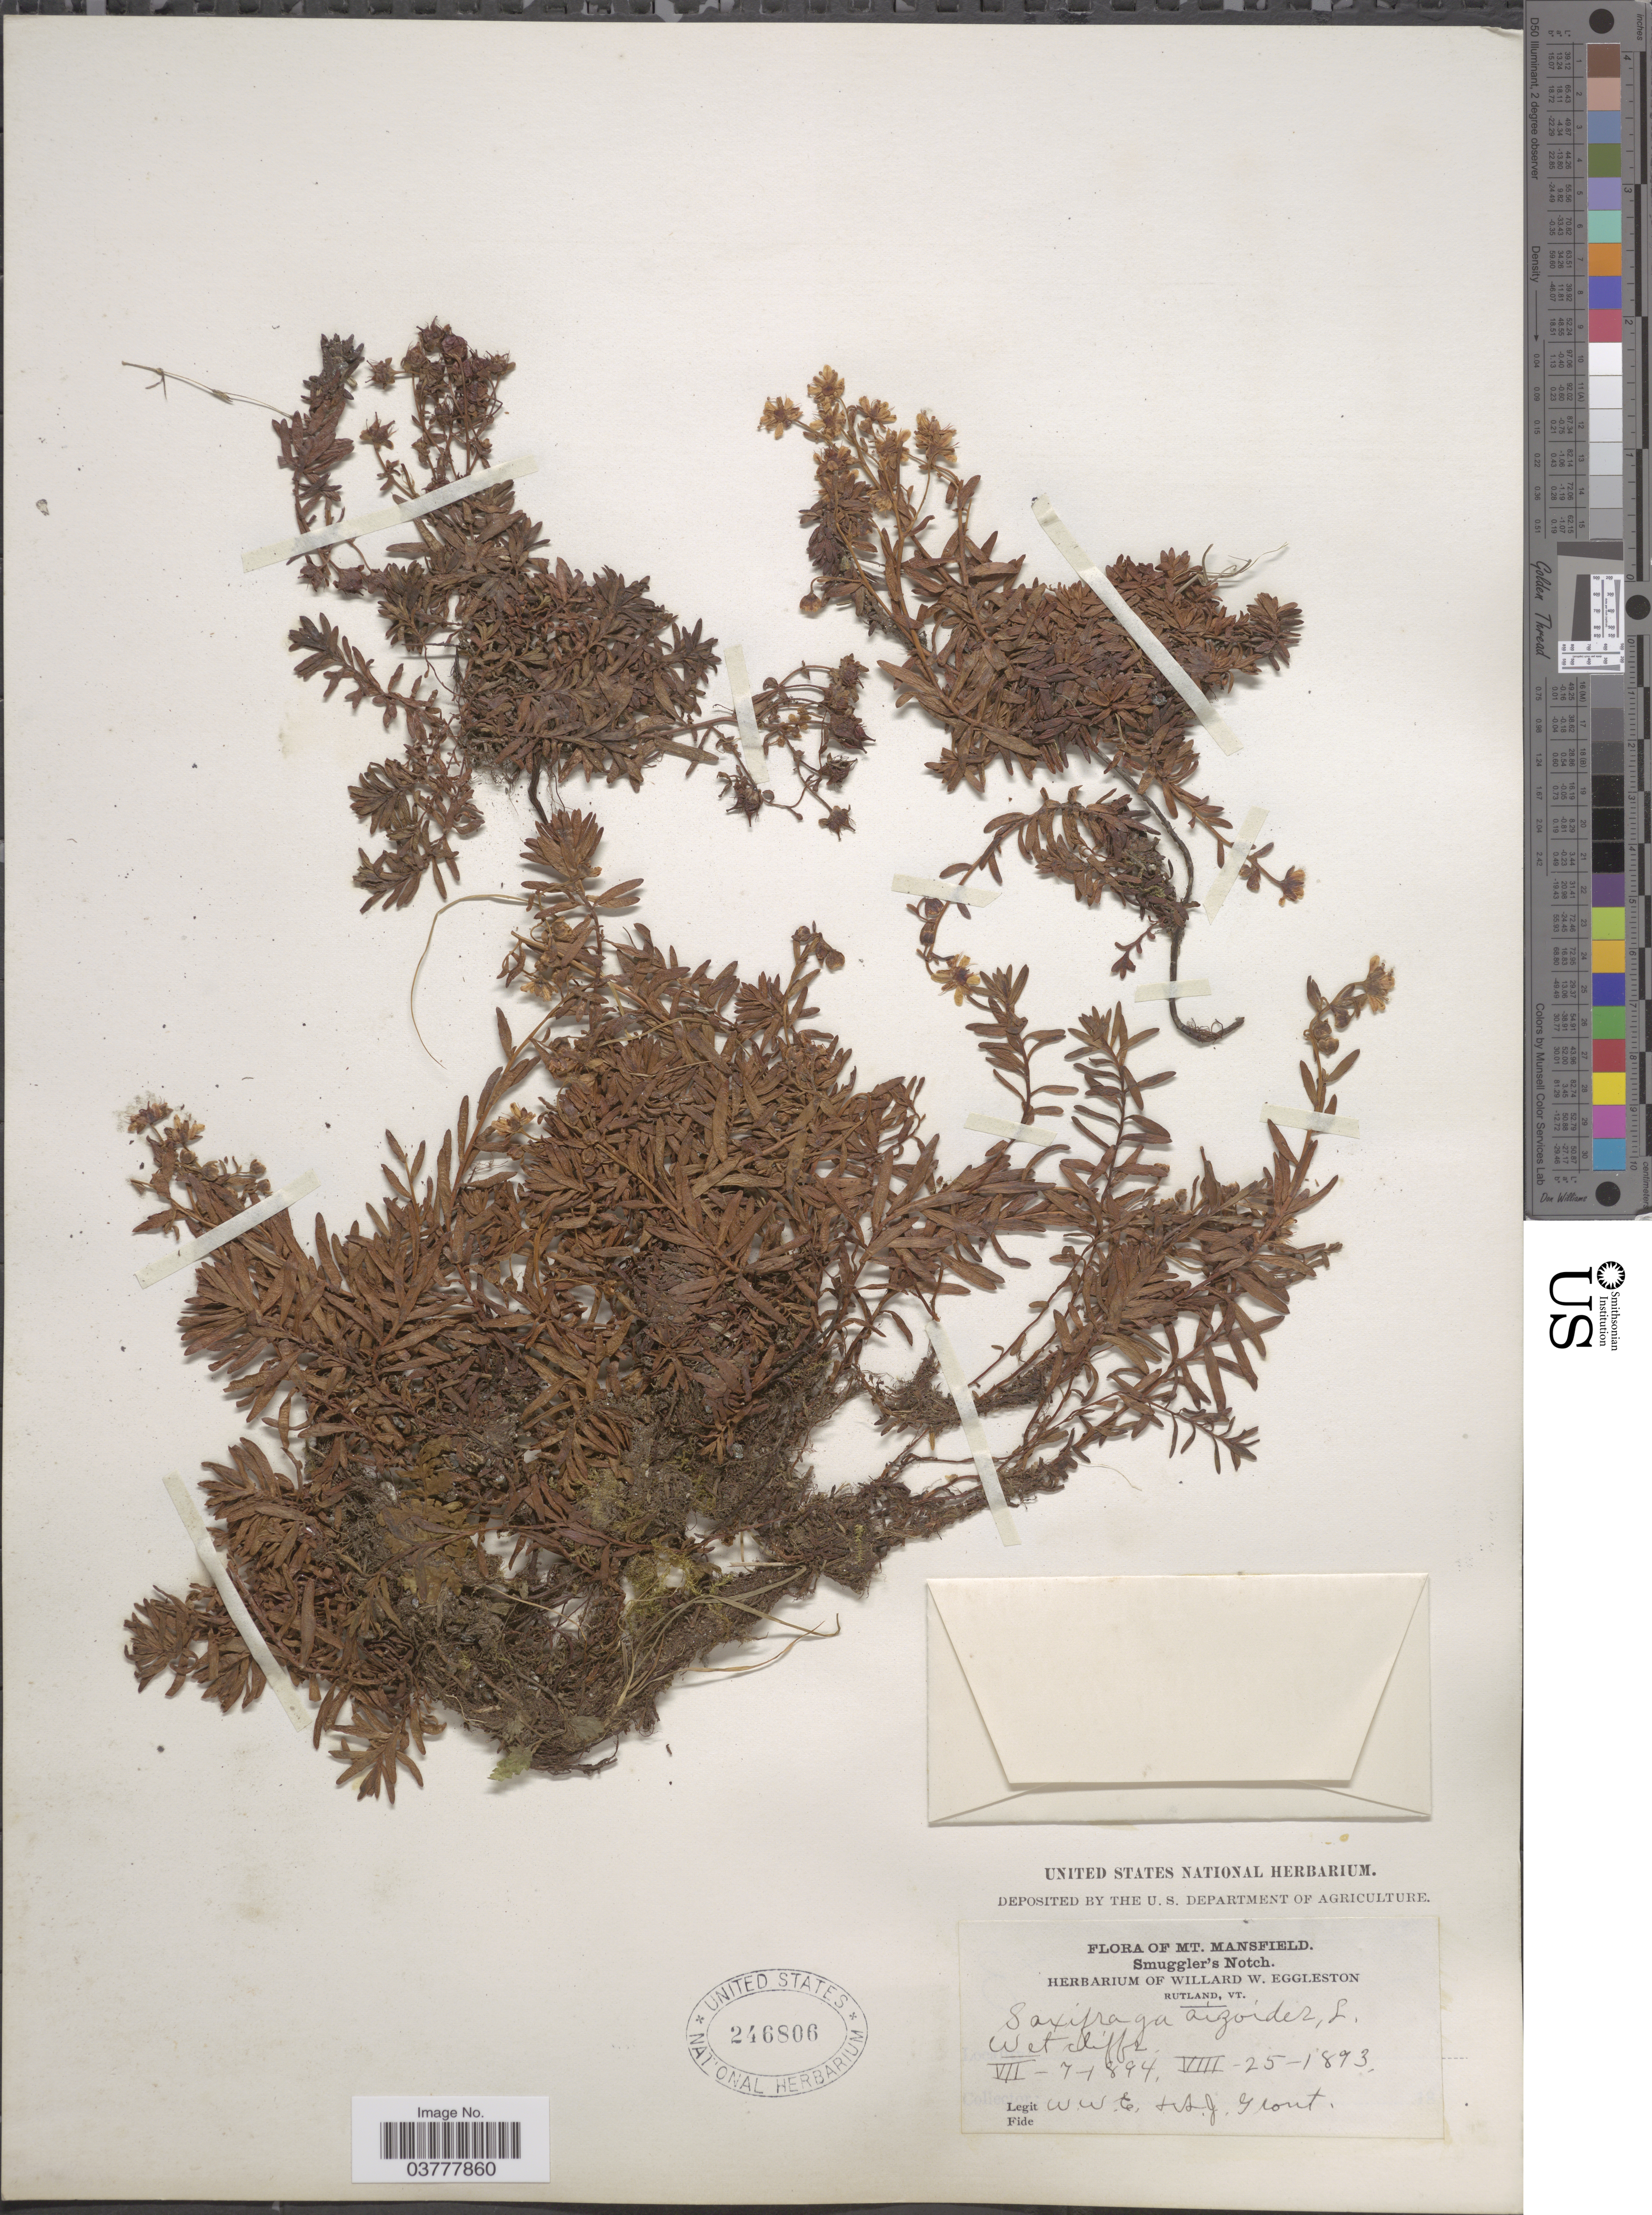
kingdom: Plantae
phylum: Tracheophyta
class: Magnoliopsida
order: Saxifragales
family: Saxifragaceae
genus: Saxifraga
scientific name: Saxifraga aizoides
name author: L.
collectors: W. W. Eggleston & A. J. Grout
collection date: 1893-08-25/1894-07-07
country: United States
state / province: Vermont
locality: Mt. Mansfield. Smuggler's Notch.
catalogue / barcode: US 246806